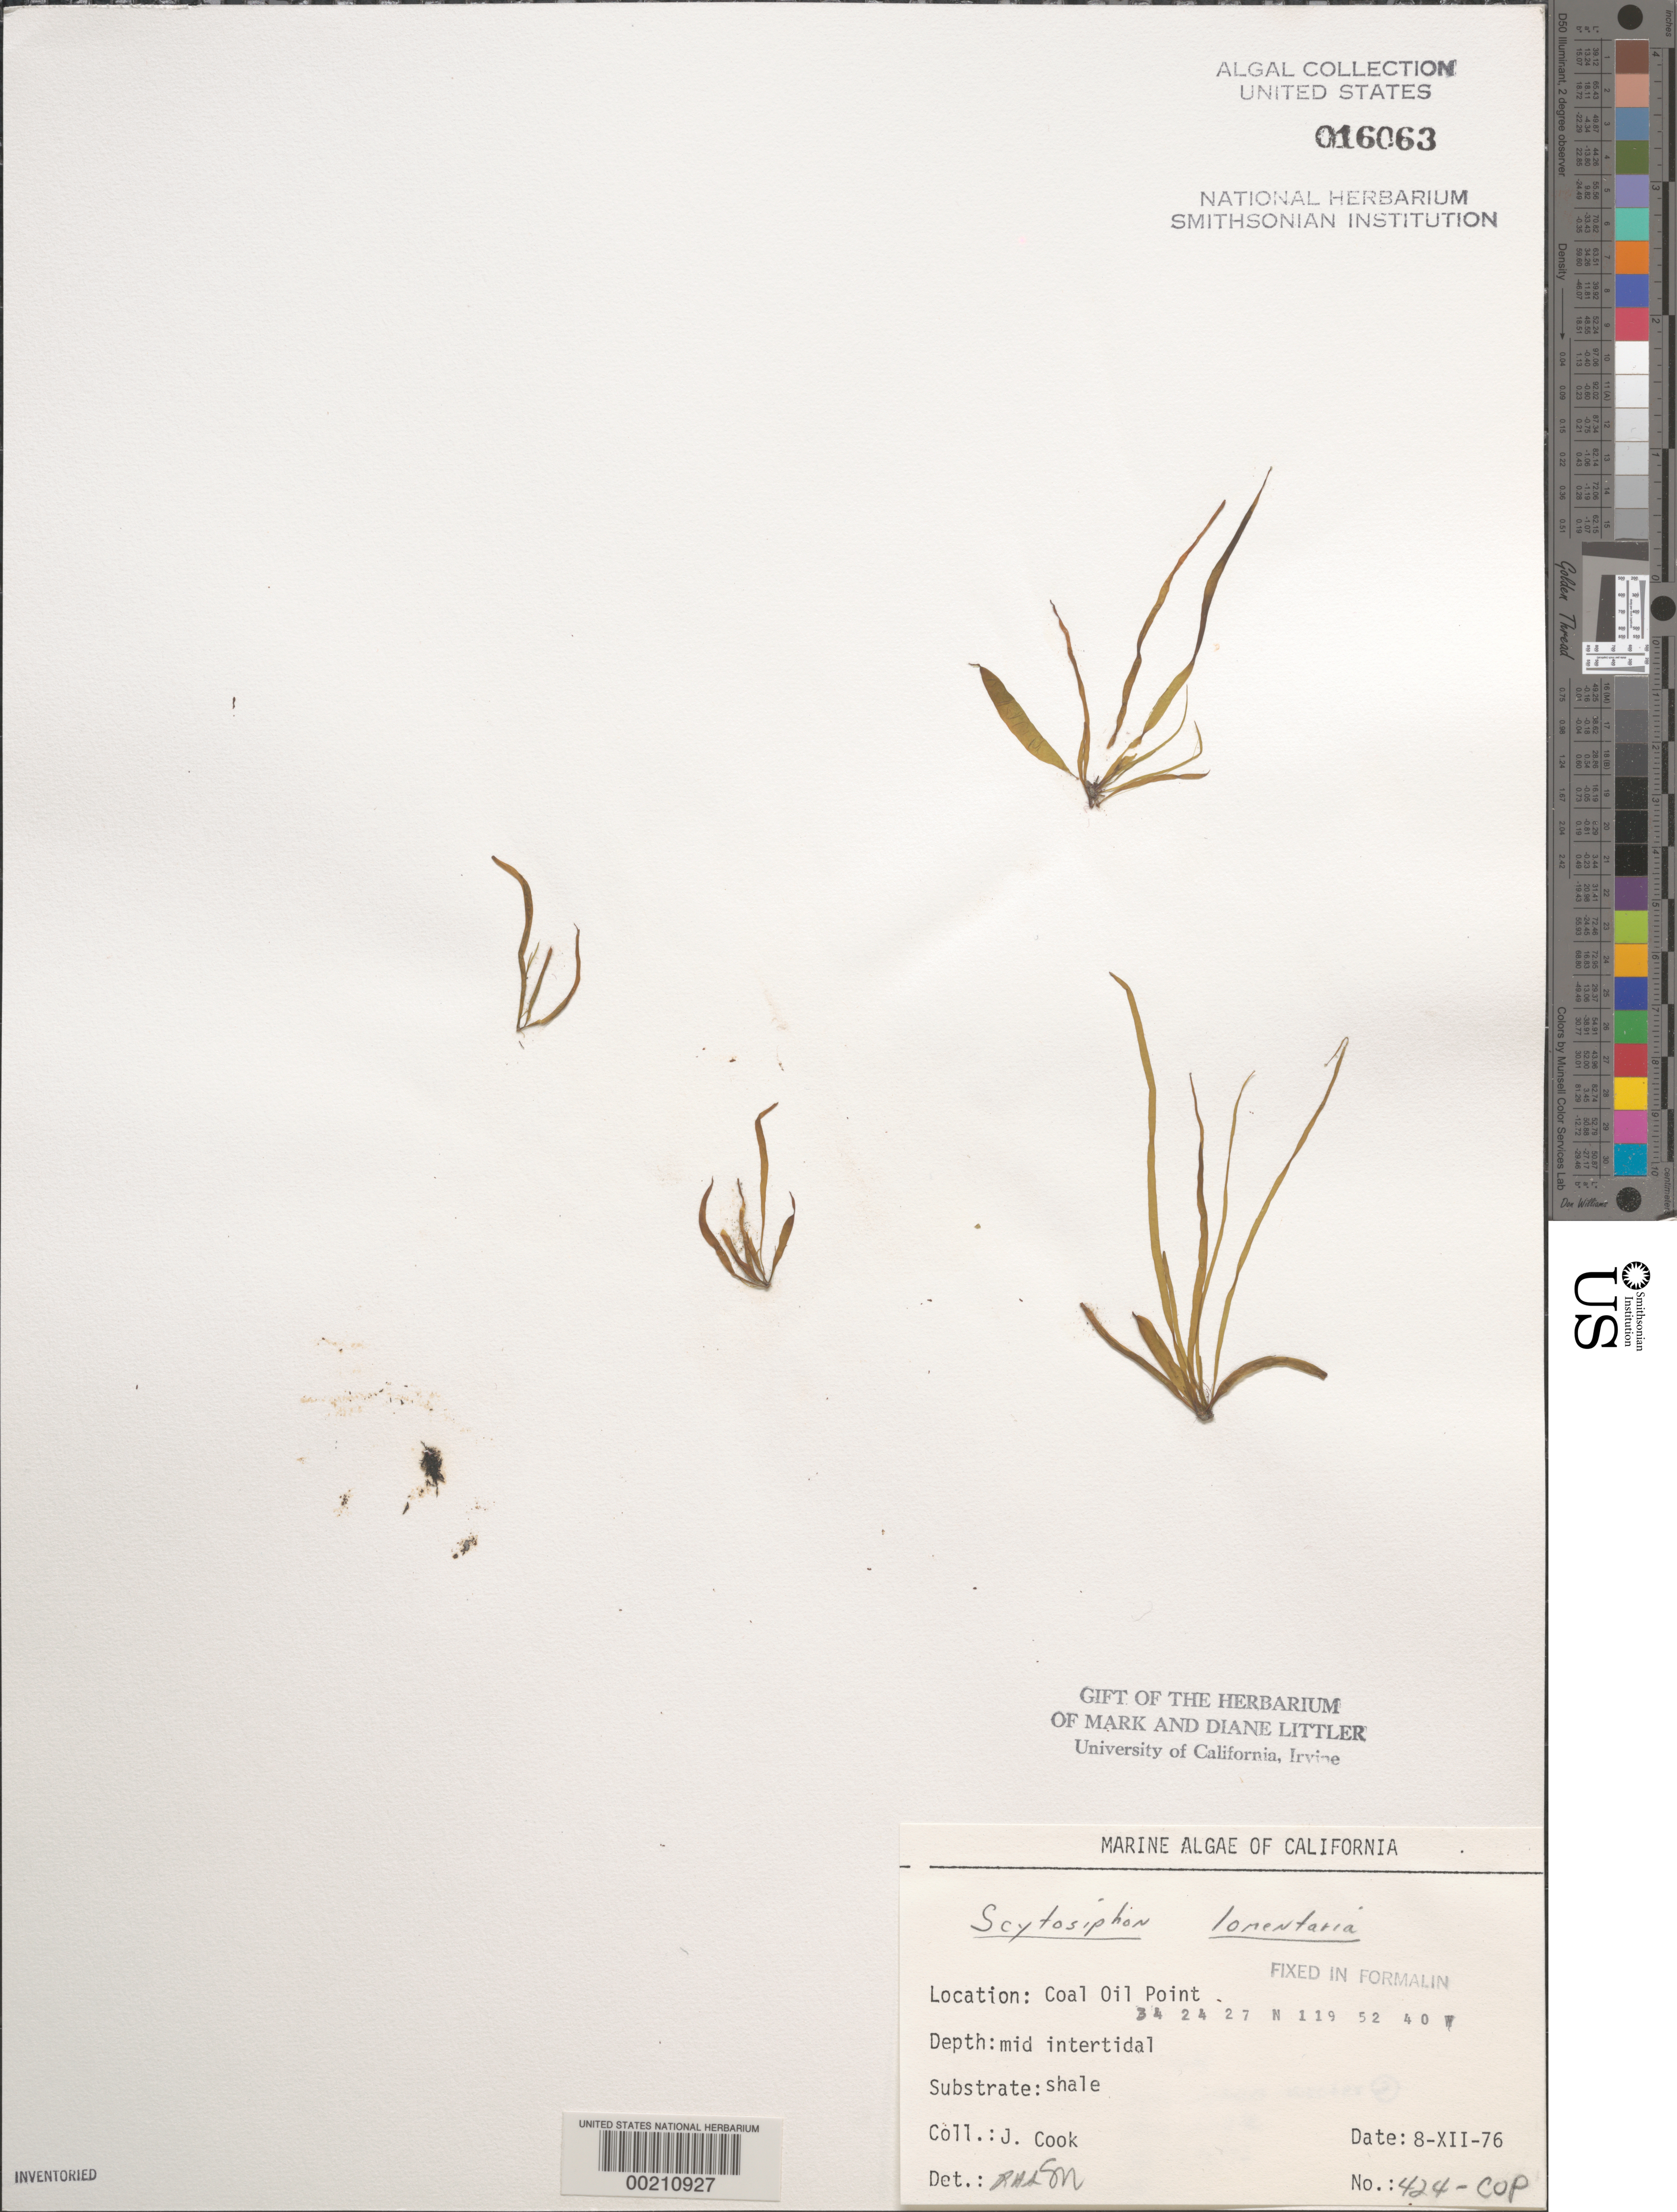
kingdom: Chromista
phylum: Ochrophyta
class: Phaeophyceae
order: Scytosiphonales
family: Scytosiphonaceae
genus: Scytosiphon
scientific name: Scytosiphon lomentaria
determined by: Sims, Robert H.; Murray, S. N.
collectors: J. Cook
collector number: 424-cop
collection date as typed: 08 Dec 1976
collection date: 1976-12-08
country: United States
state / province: California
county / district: Santa Barbara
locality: Coal Oil Point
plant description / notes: BLM-SOCALBIGHT Rocky Intertidal Survey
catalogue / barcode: US 16063